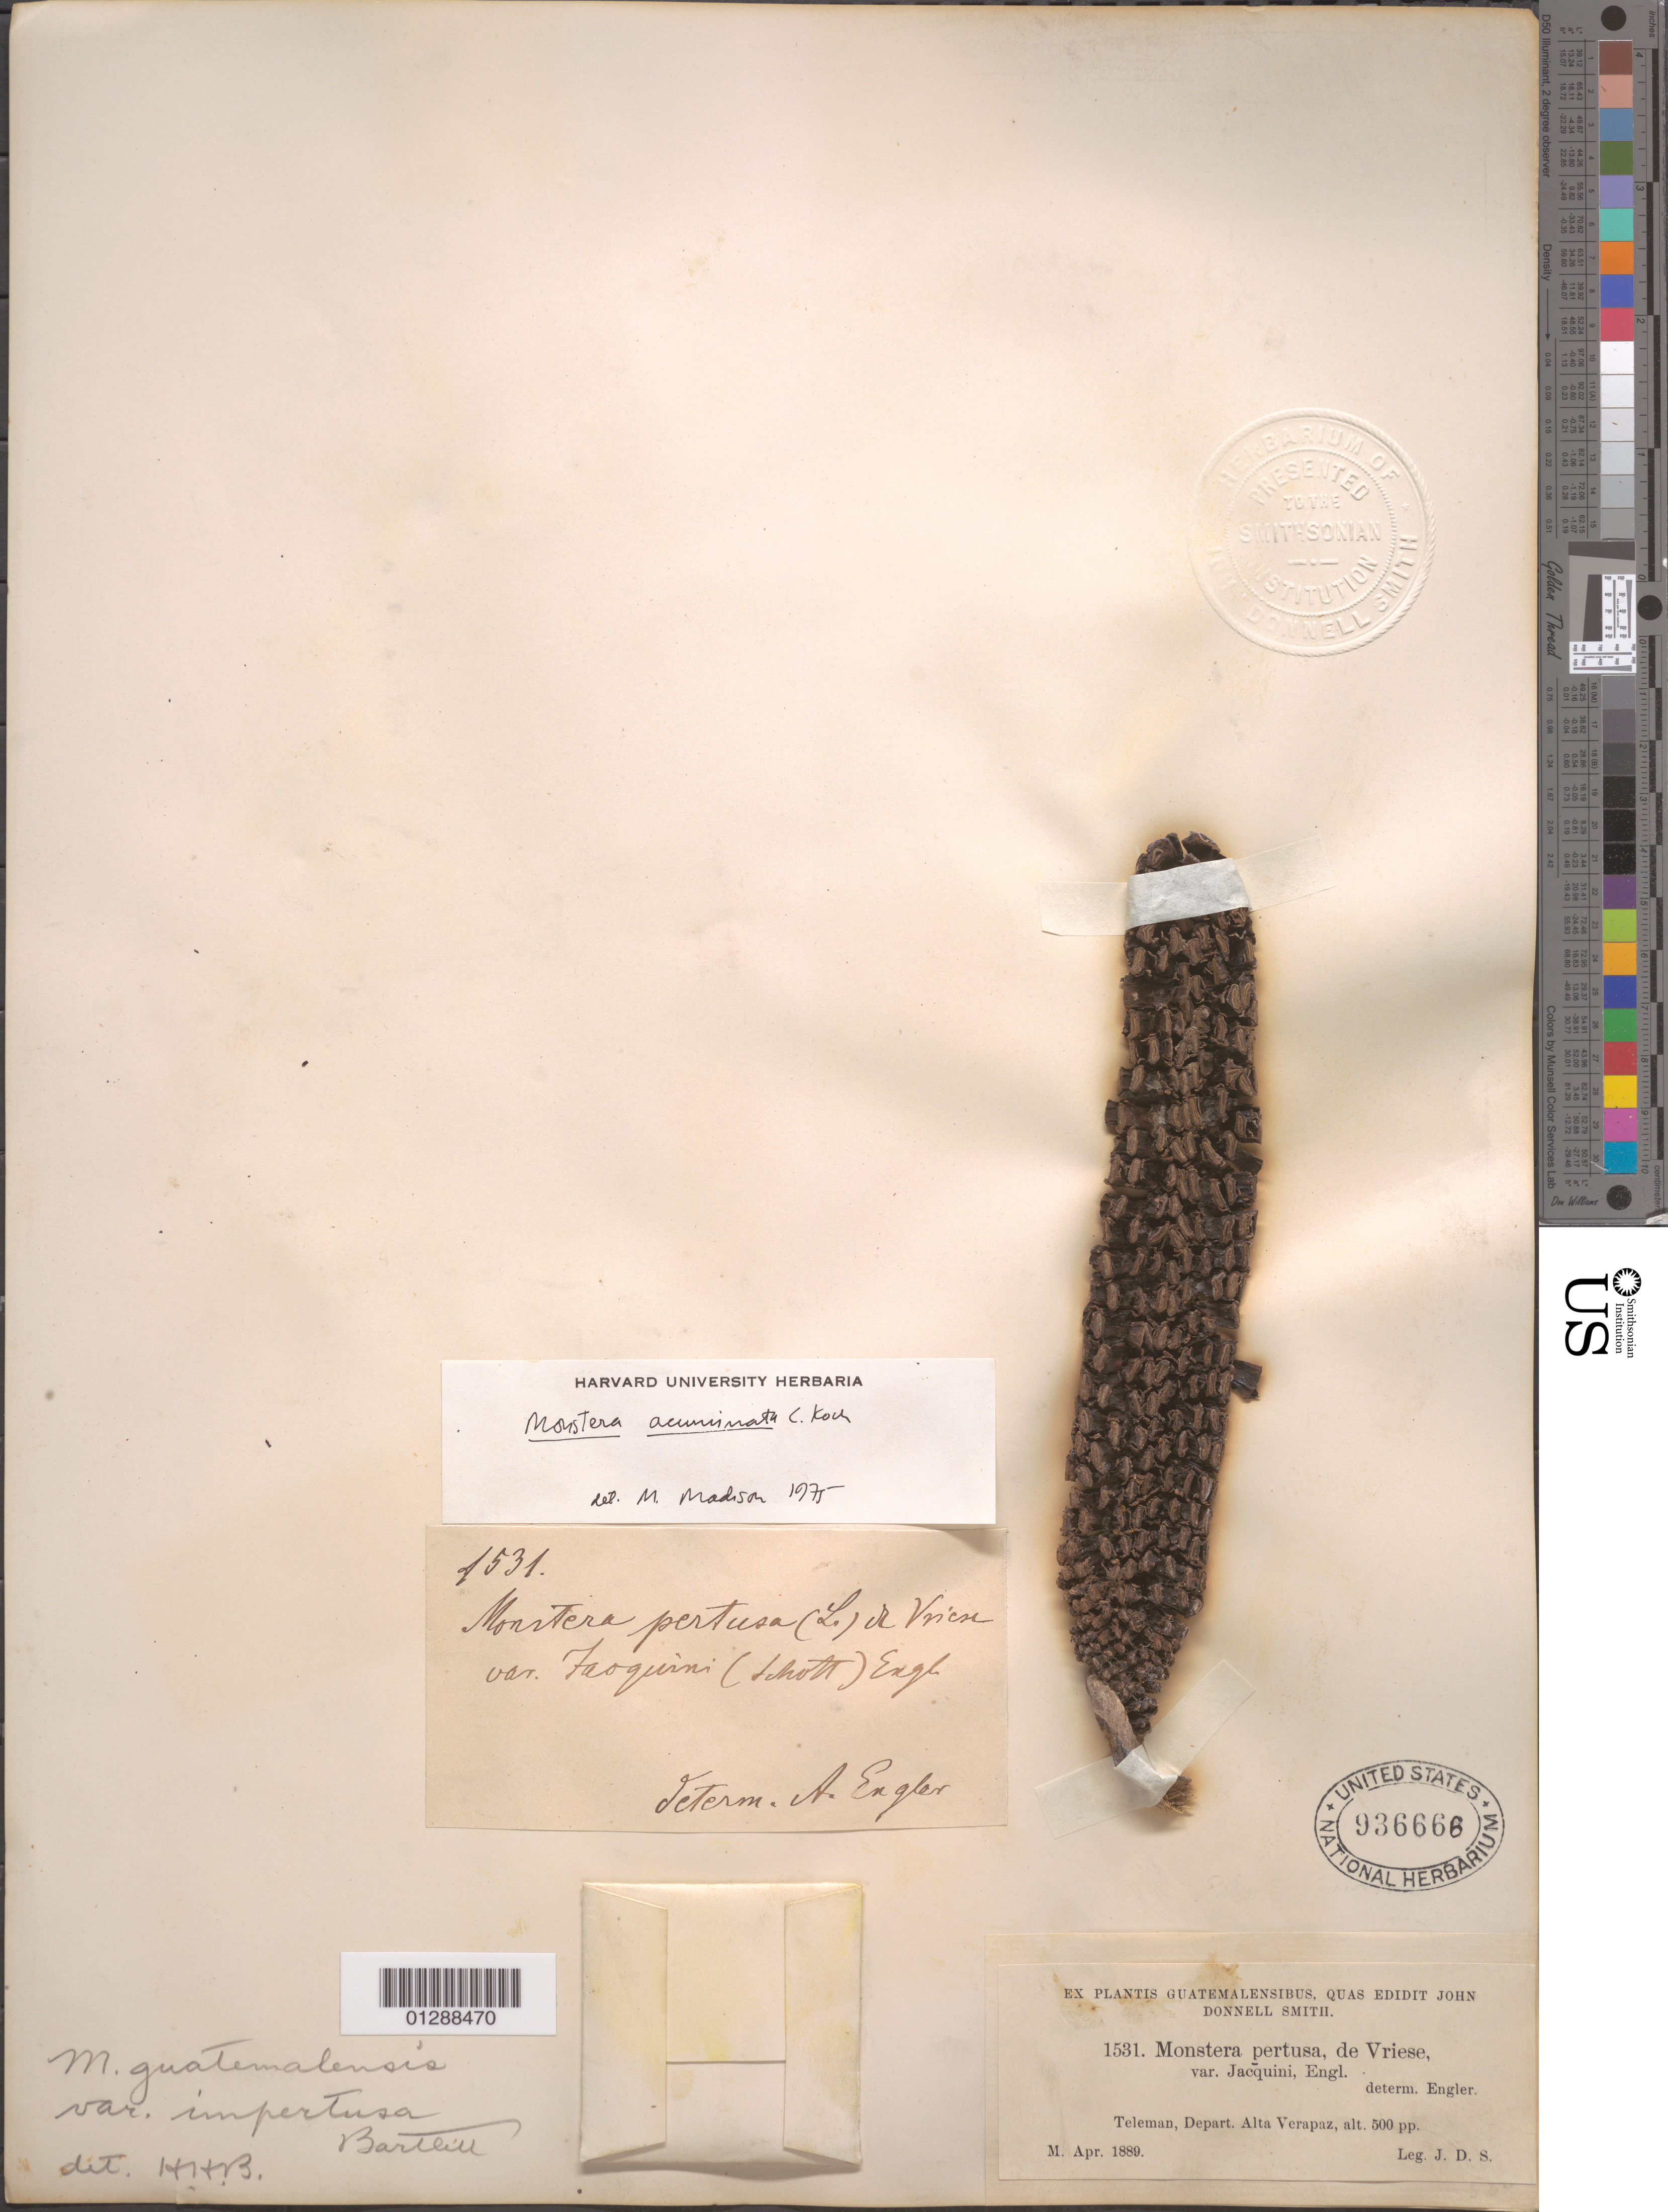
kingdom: Plantae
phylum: Tracheophyta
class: Liliopsida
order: Alismatales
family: Araceae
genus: Monstera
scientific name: Monstera acuminata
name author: K. Koch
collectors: J. Donnell Smith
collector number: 1531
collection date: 1889-04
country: Guatemala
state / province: Alta Verapaz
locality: Teleman, Depart. Alta Verapaz.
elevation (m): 152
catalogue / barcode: US 936666